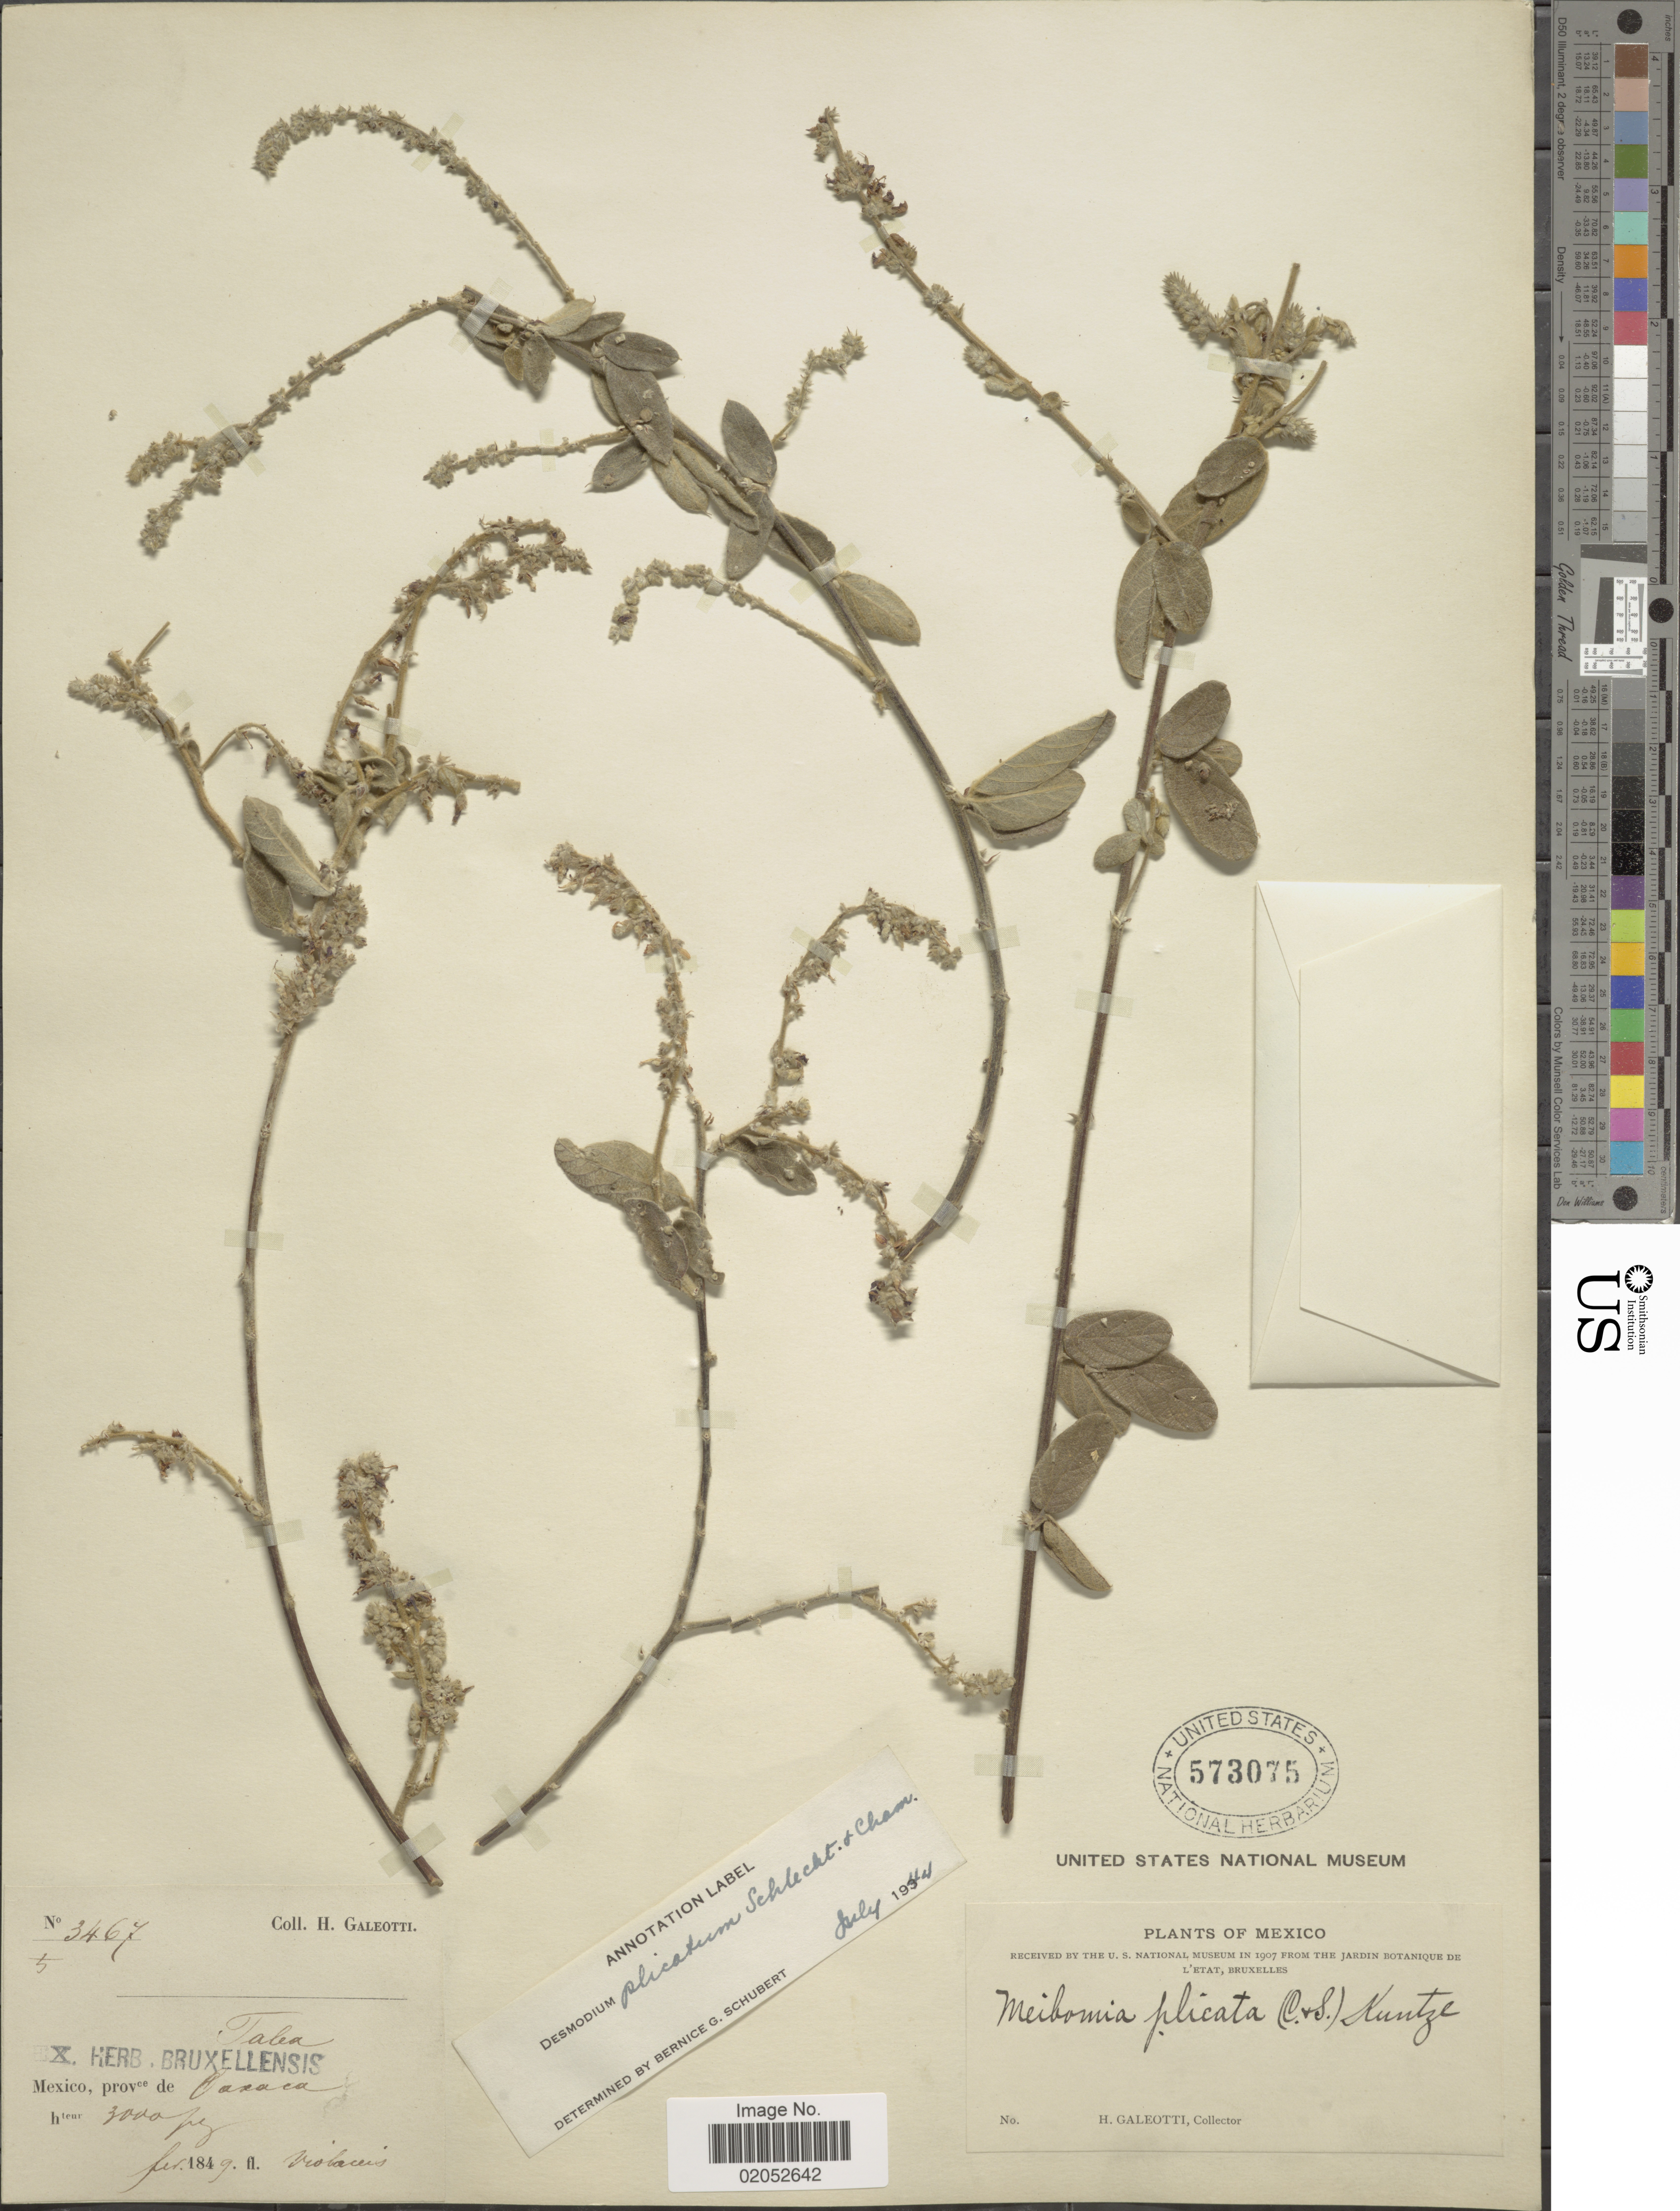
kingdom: Plantae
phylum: Tracheophyta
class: Magnoliopsida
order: Fabales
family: Fabaceae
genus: Desmodium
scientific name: Desmodium plicatum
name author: Schltdl. & Cham.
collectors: H. G. Galeotti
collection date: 1849-02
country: Mexico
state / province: Oaxaca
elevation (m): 914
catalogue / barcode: US 573075